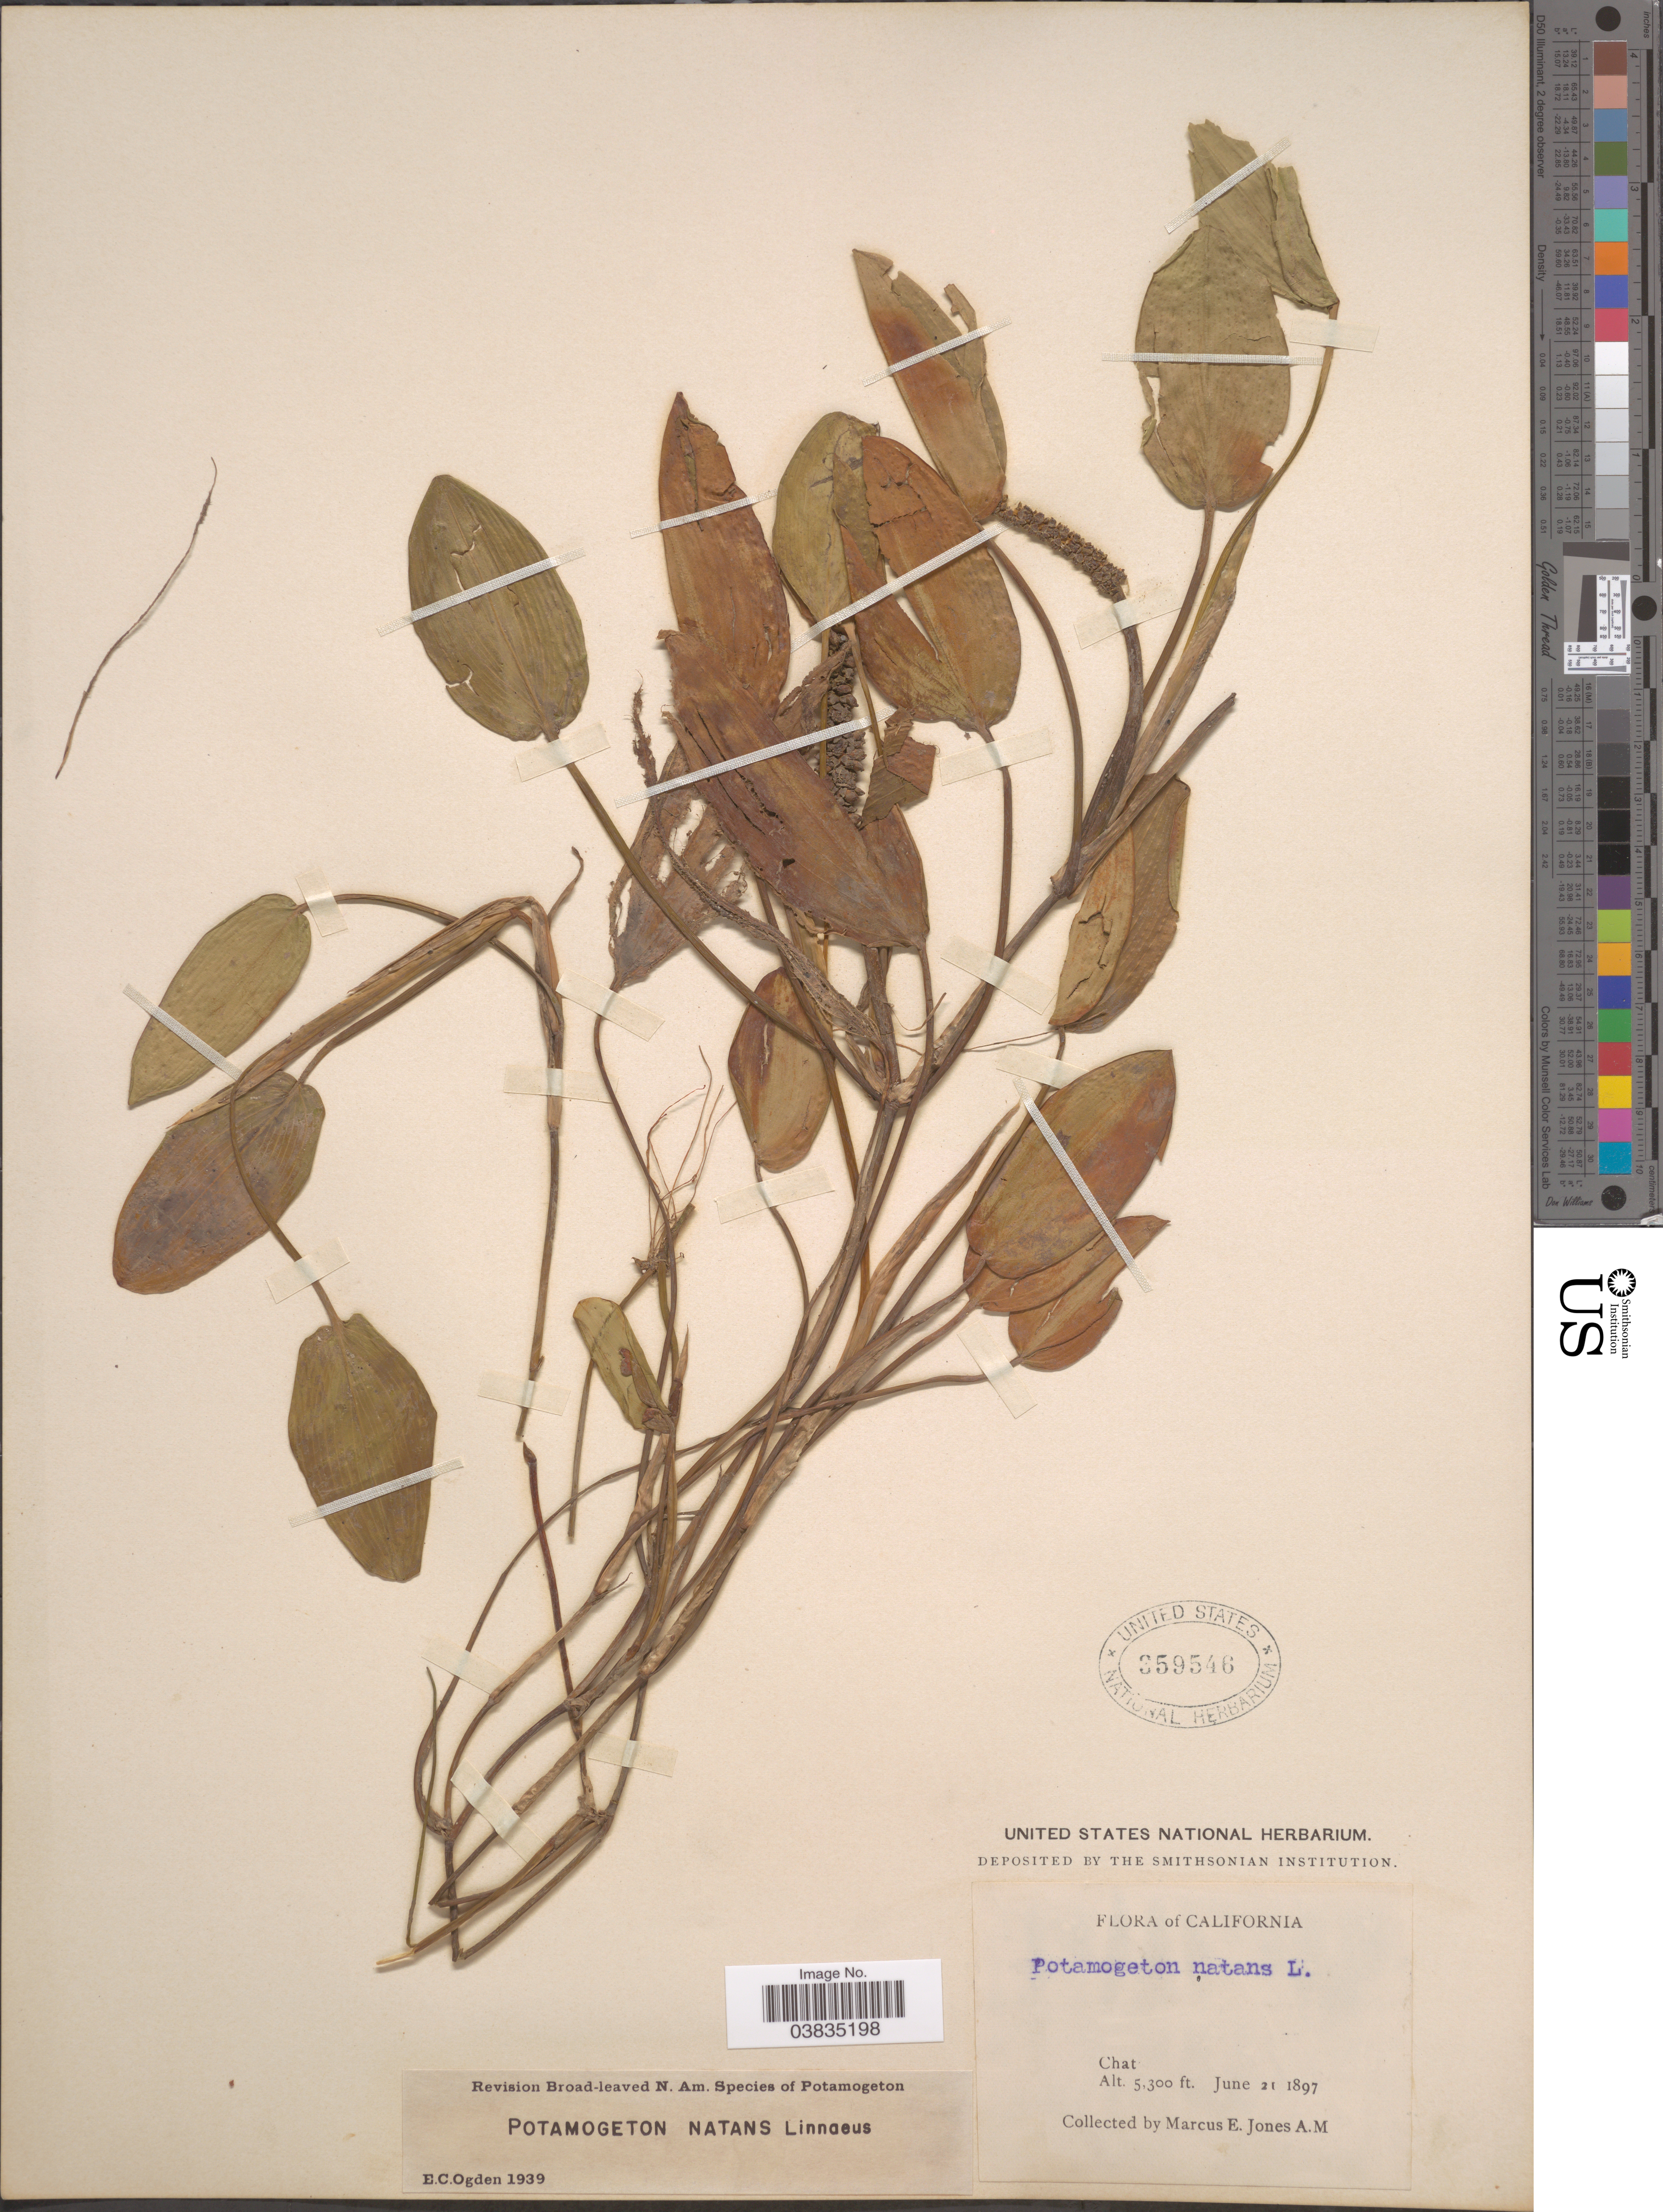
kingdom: Plantae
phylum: Tracheophyta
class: Liliopsida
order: Alismatales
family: Potamogetonaceae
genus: Potamogeton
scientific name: Potamogeton natans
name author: L.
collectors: M. E. Jones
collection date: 1897-06-21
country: United States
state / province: California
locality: Chat.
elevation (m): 1615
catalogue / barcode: US 359546